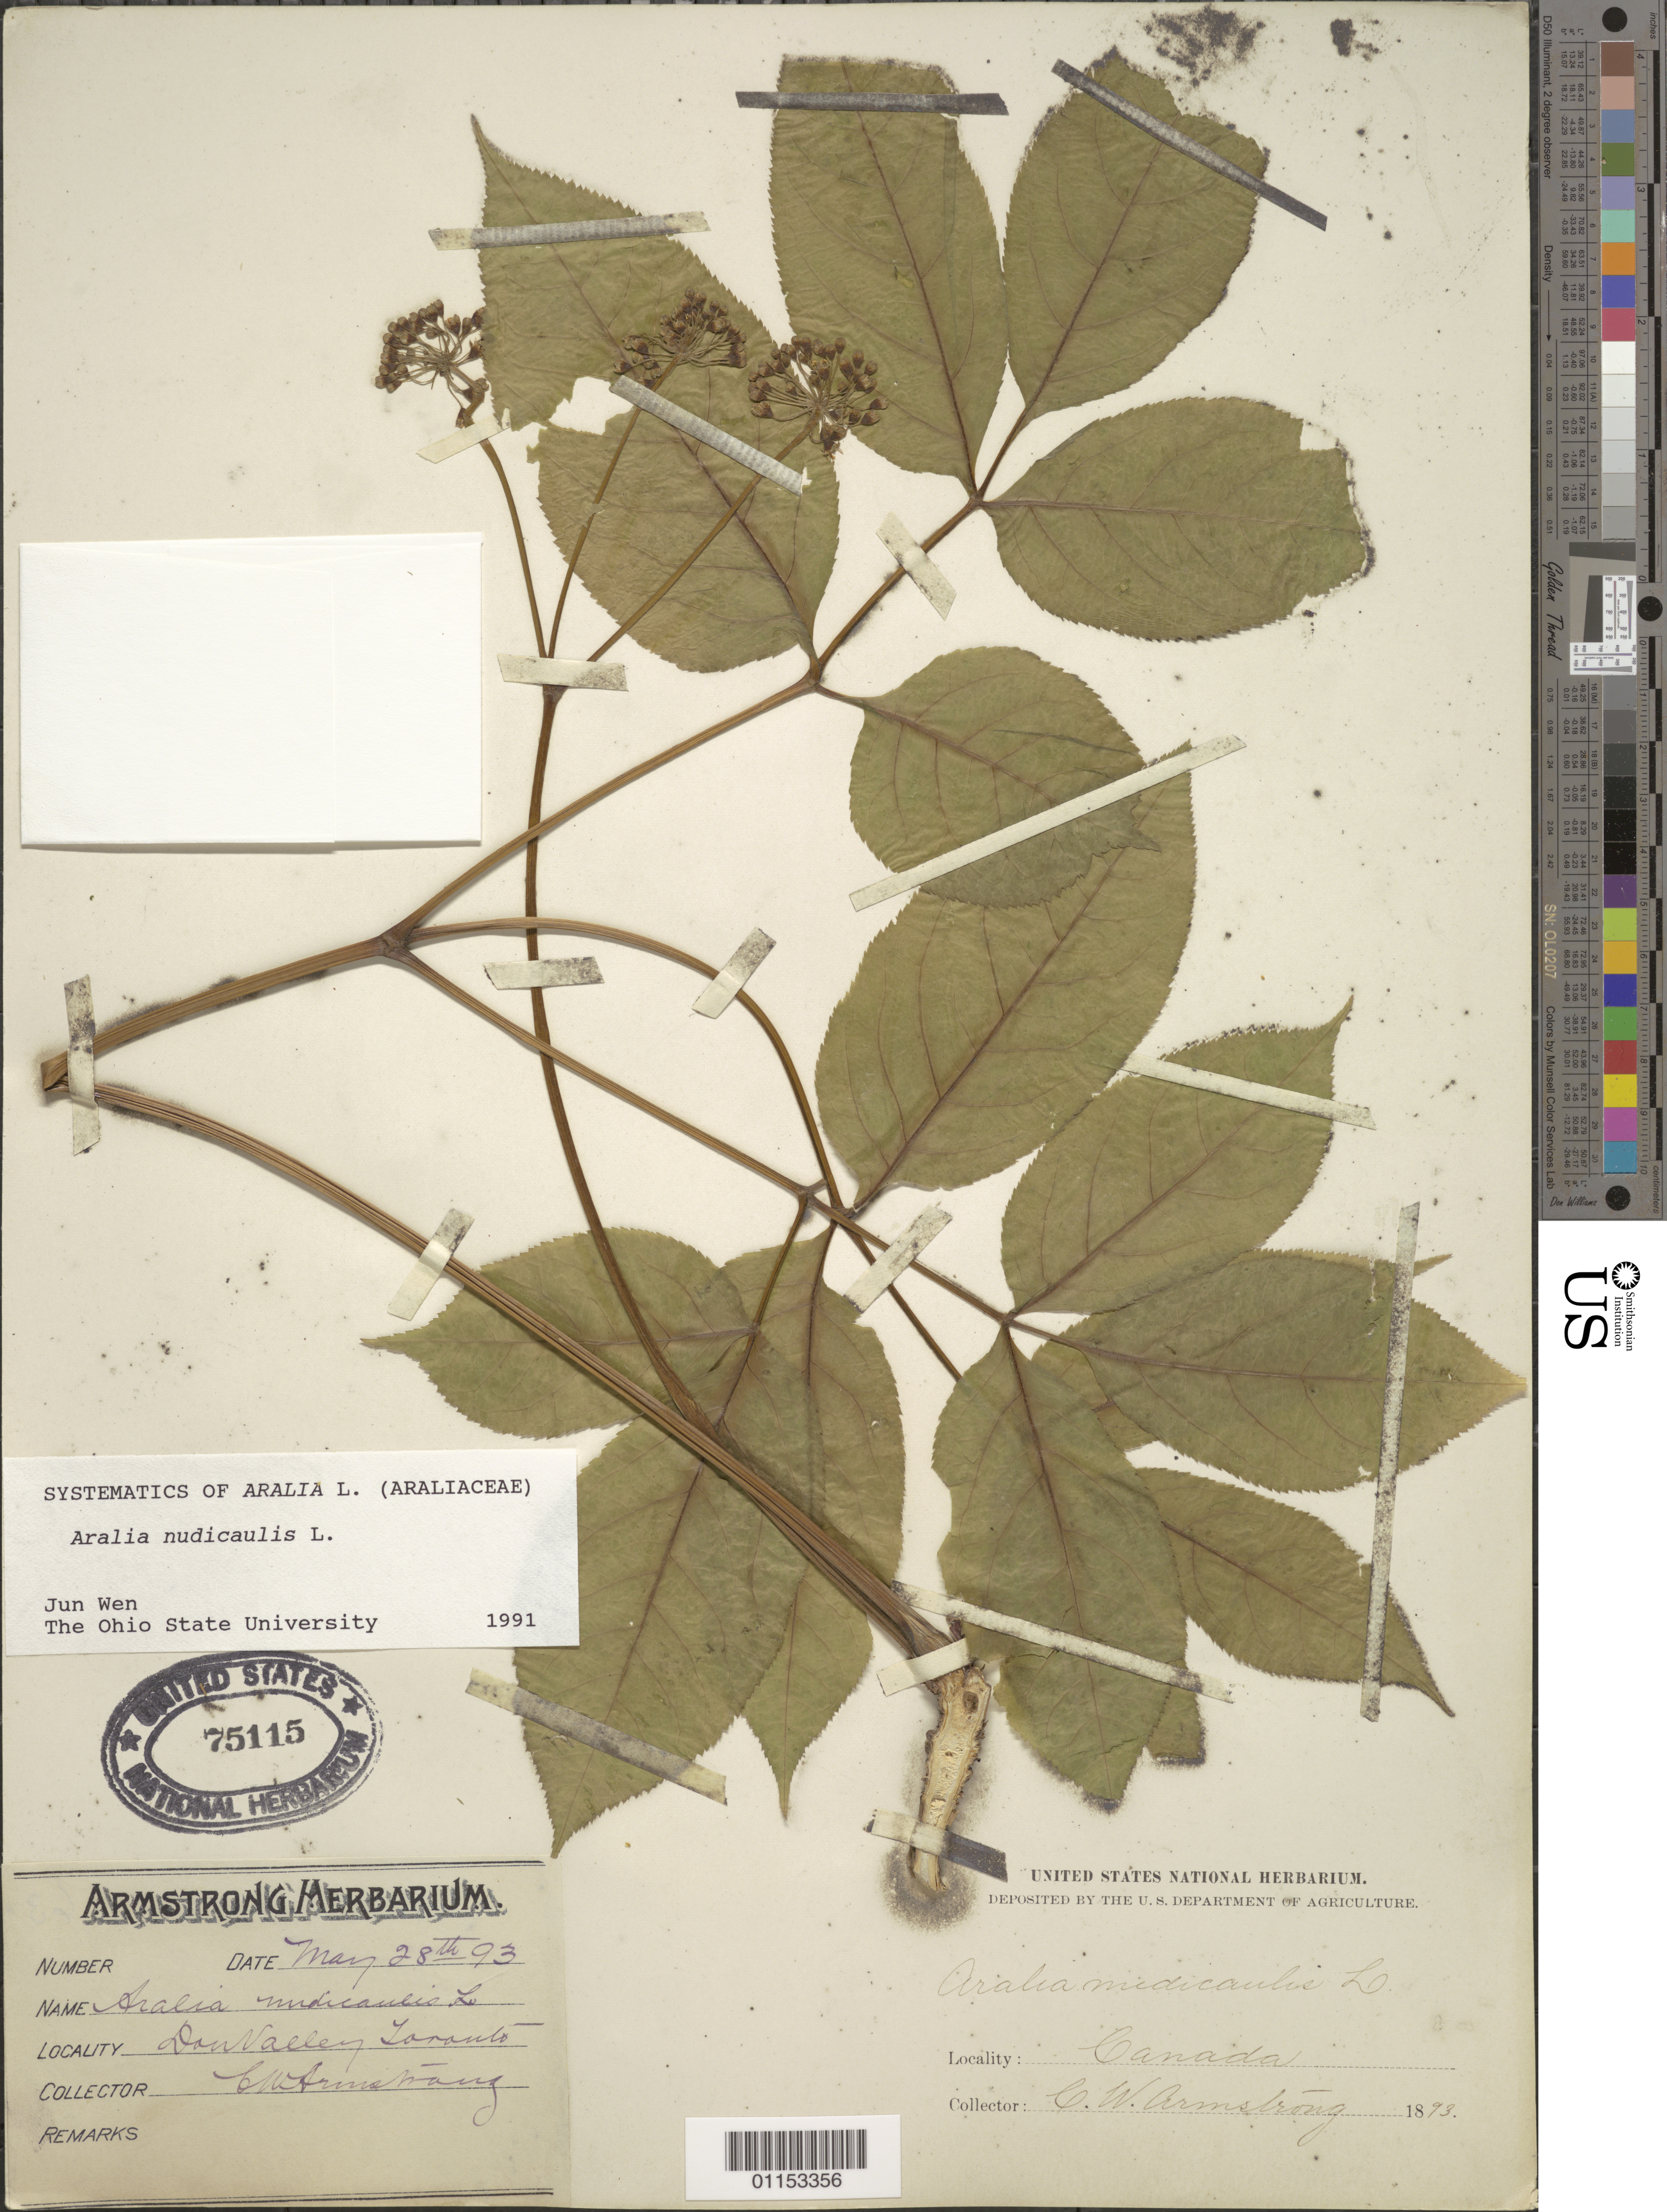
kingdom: Plantae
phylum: Tracheophyta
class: Magnoliopsida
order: Apiales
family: Araliaceae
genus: Aralia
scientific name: Aralia nudicaulis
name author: L.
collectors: C. W. Armstrong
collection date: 1893-05-28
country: Canada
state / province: Ontario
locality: Toronto. Dan Nalley.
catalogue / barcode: US 75115